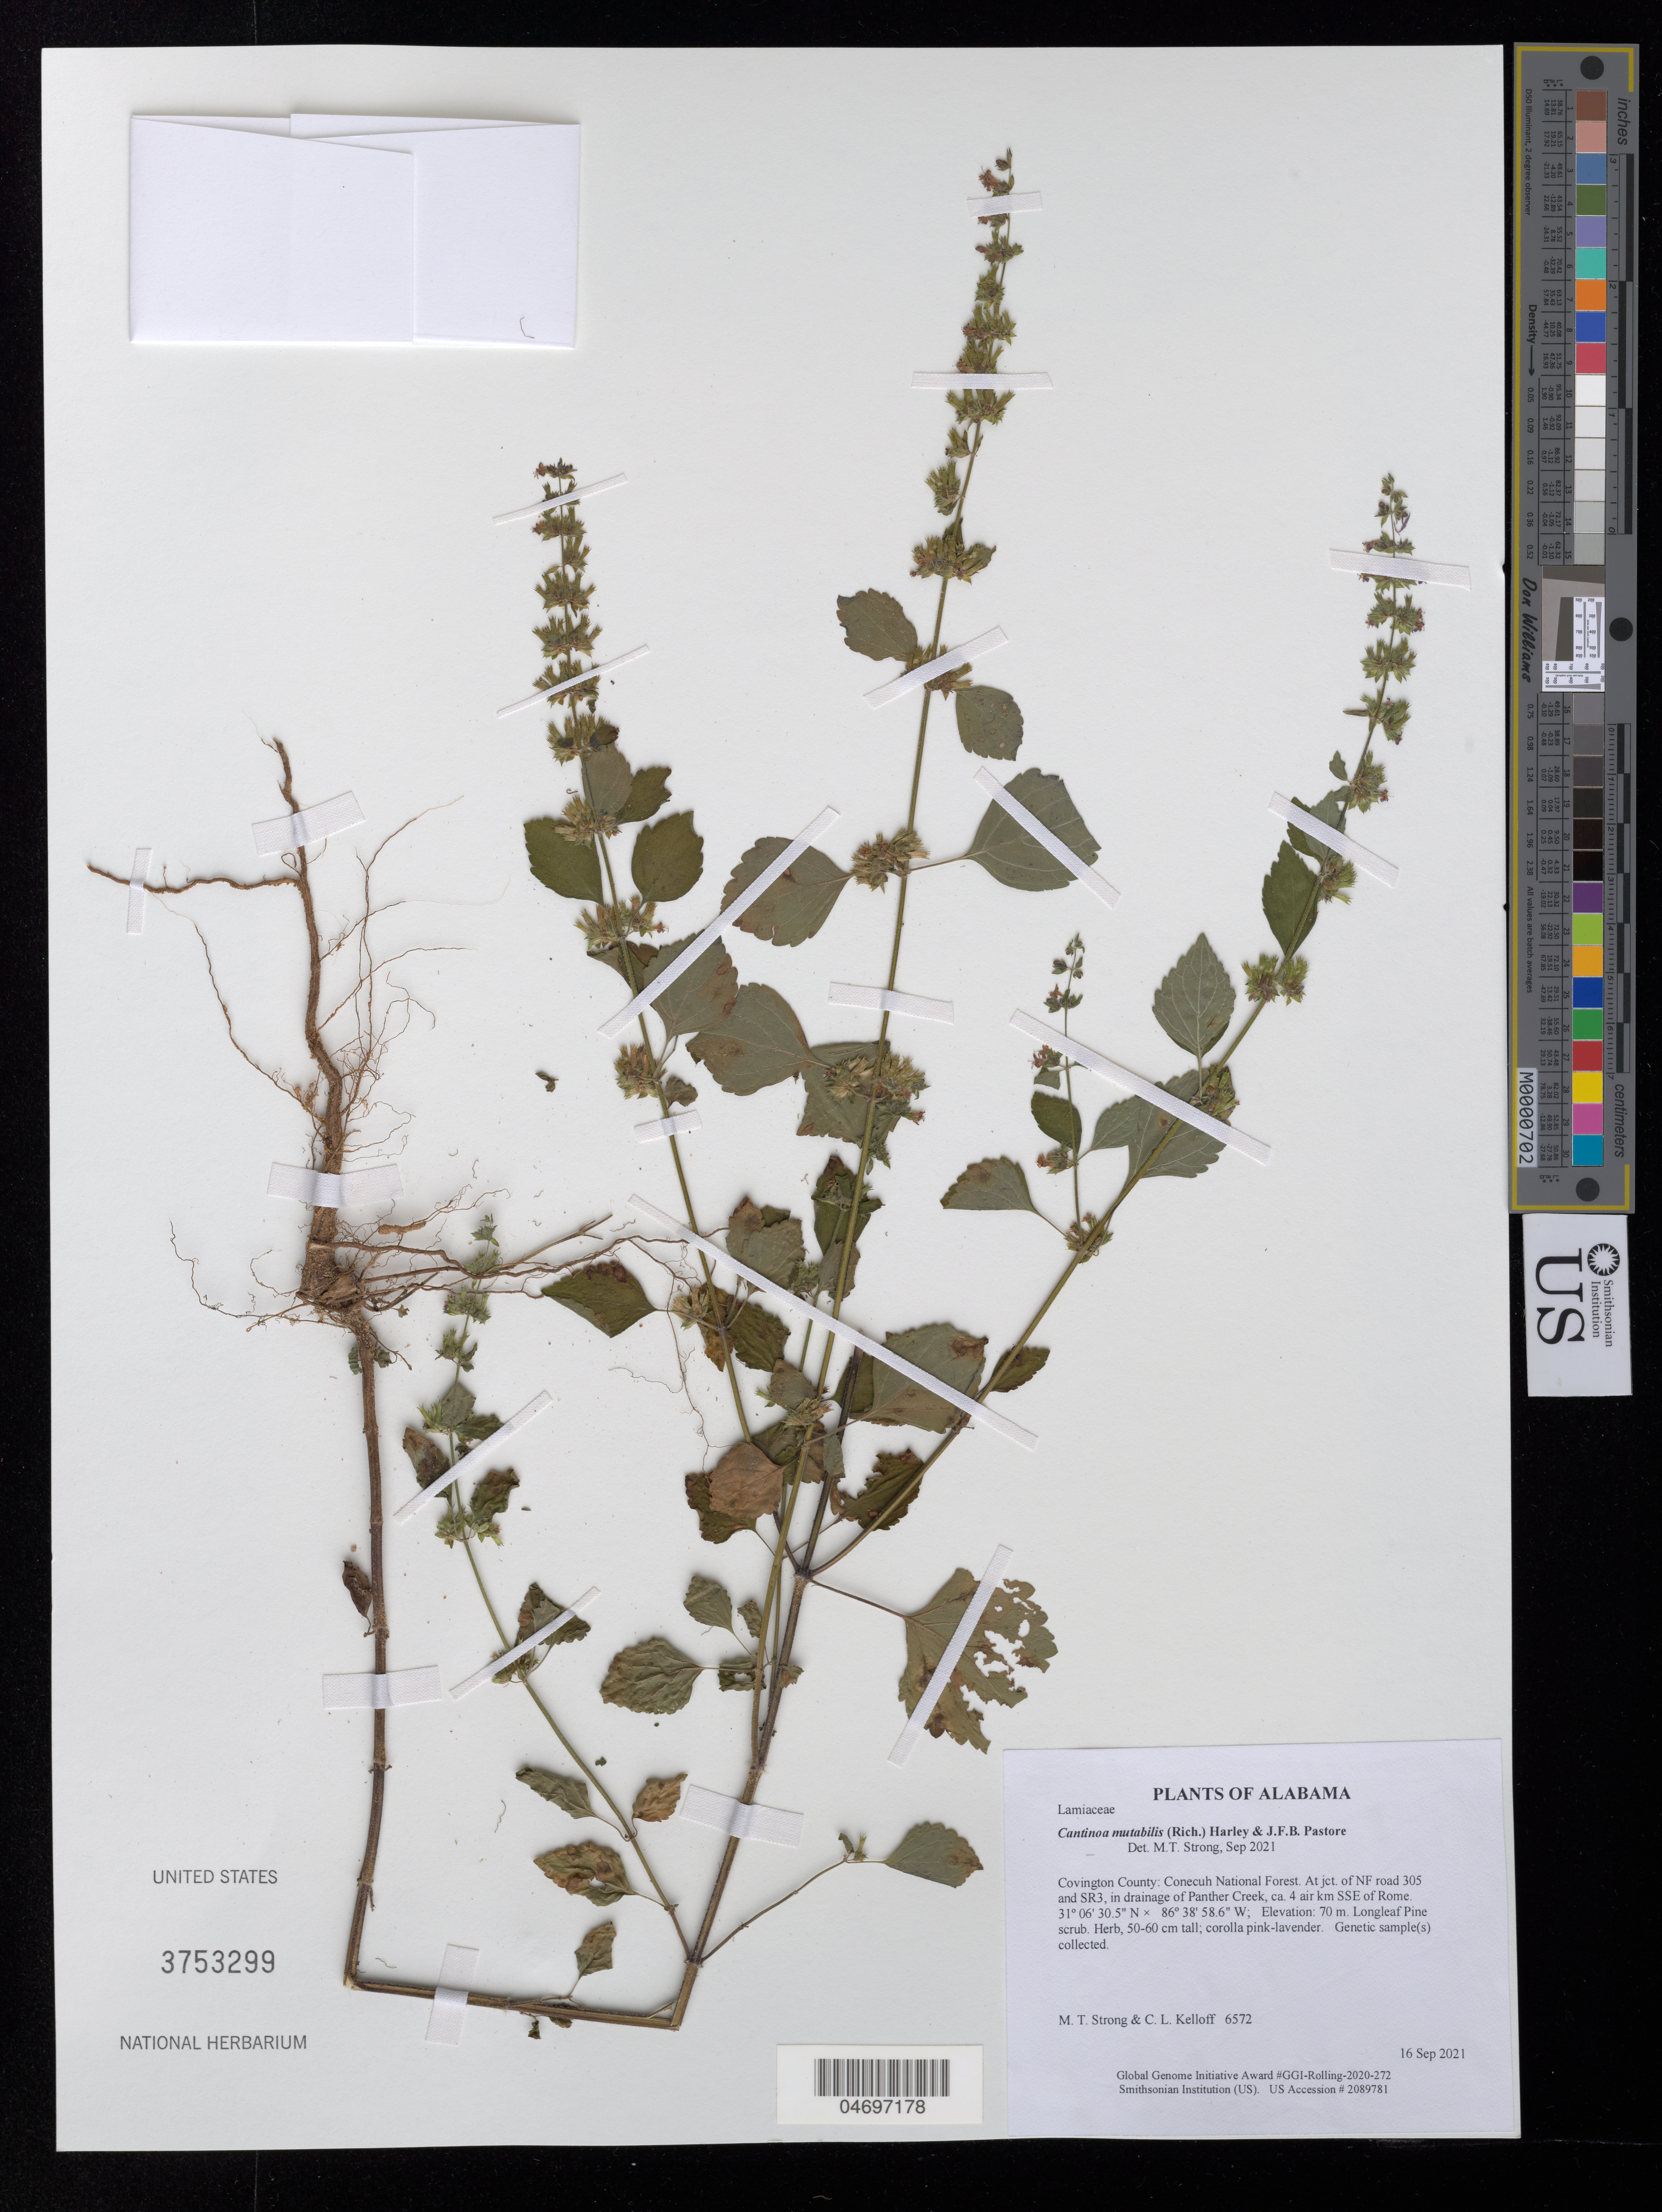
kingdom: Plantae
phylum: Tracheophyta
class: Magnoliopsida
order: Lamiales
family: Lamiaceae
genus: Cantinoa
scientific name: Cantinoa mutabilis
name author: (Rich.) Harley & J.F.B. Pastore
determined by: Strong, Mark T.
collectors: M. T. Strong & C. L. Kelloff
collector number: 6572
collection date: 2021-09-16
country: United States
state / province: Alabama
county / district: Covington County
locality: Conecuh National Forest. At jct. of NF road 305 and SR3, in drainage of Panther Creek, ca. 4 air km SSE of Rome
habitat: Longleaf Pine scrub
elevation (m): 70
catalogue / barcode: US 3753299